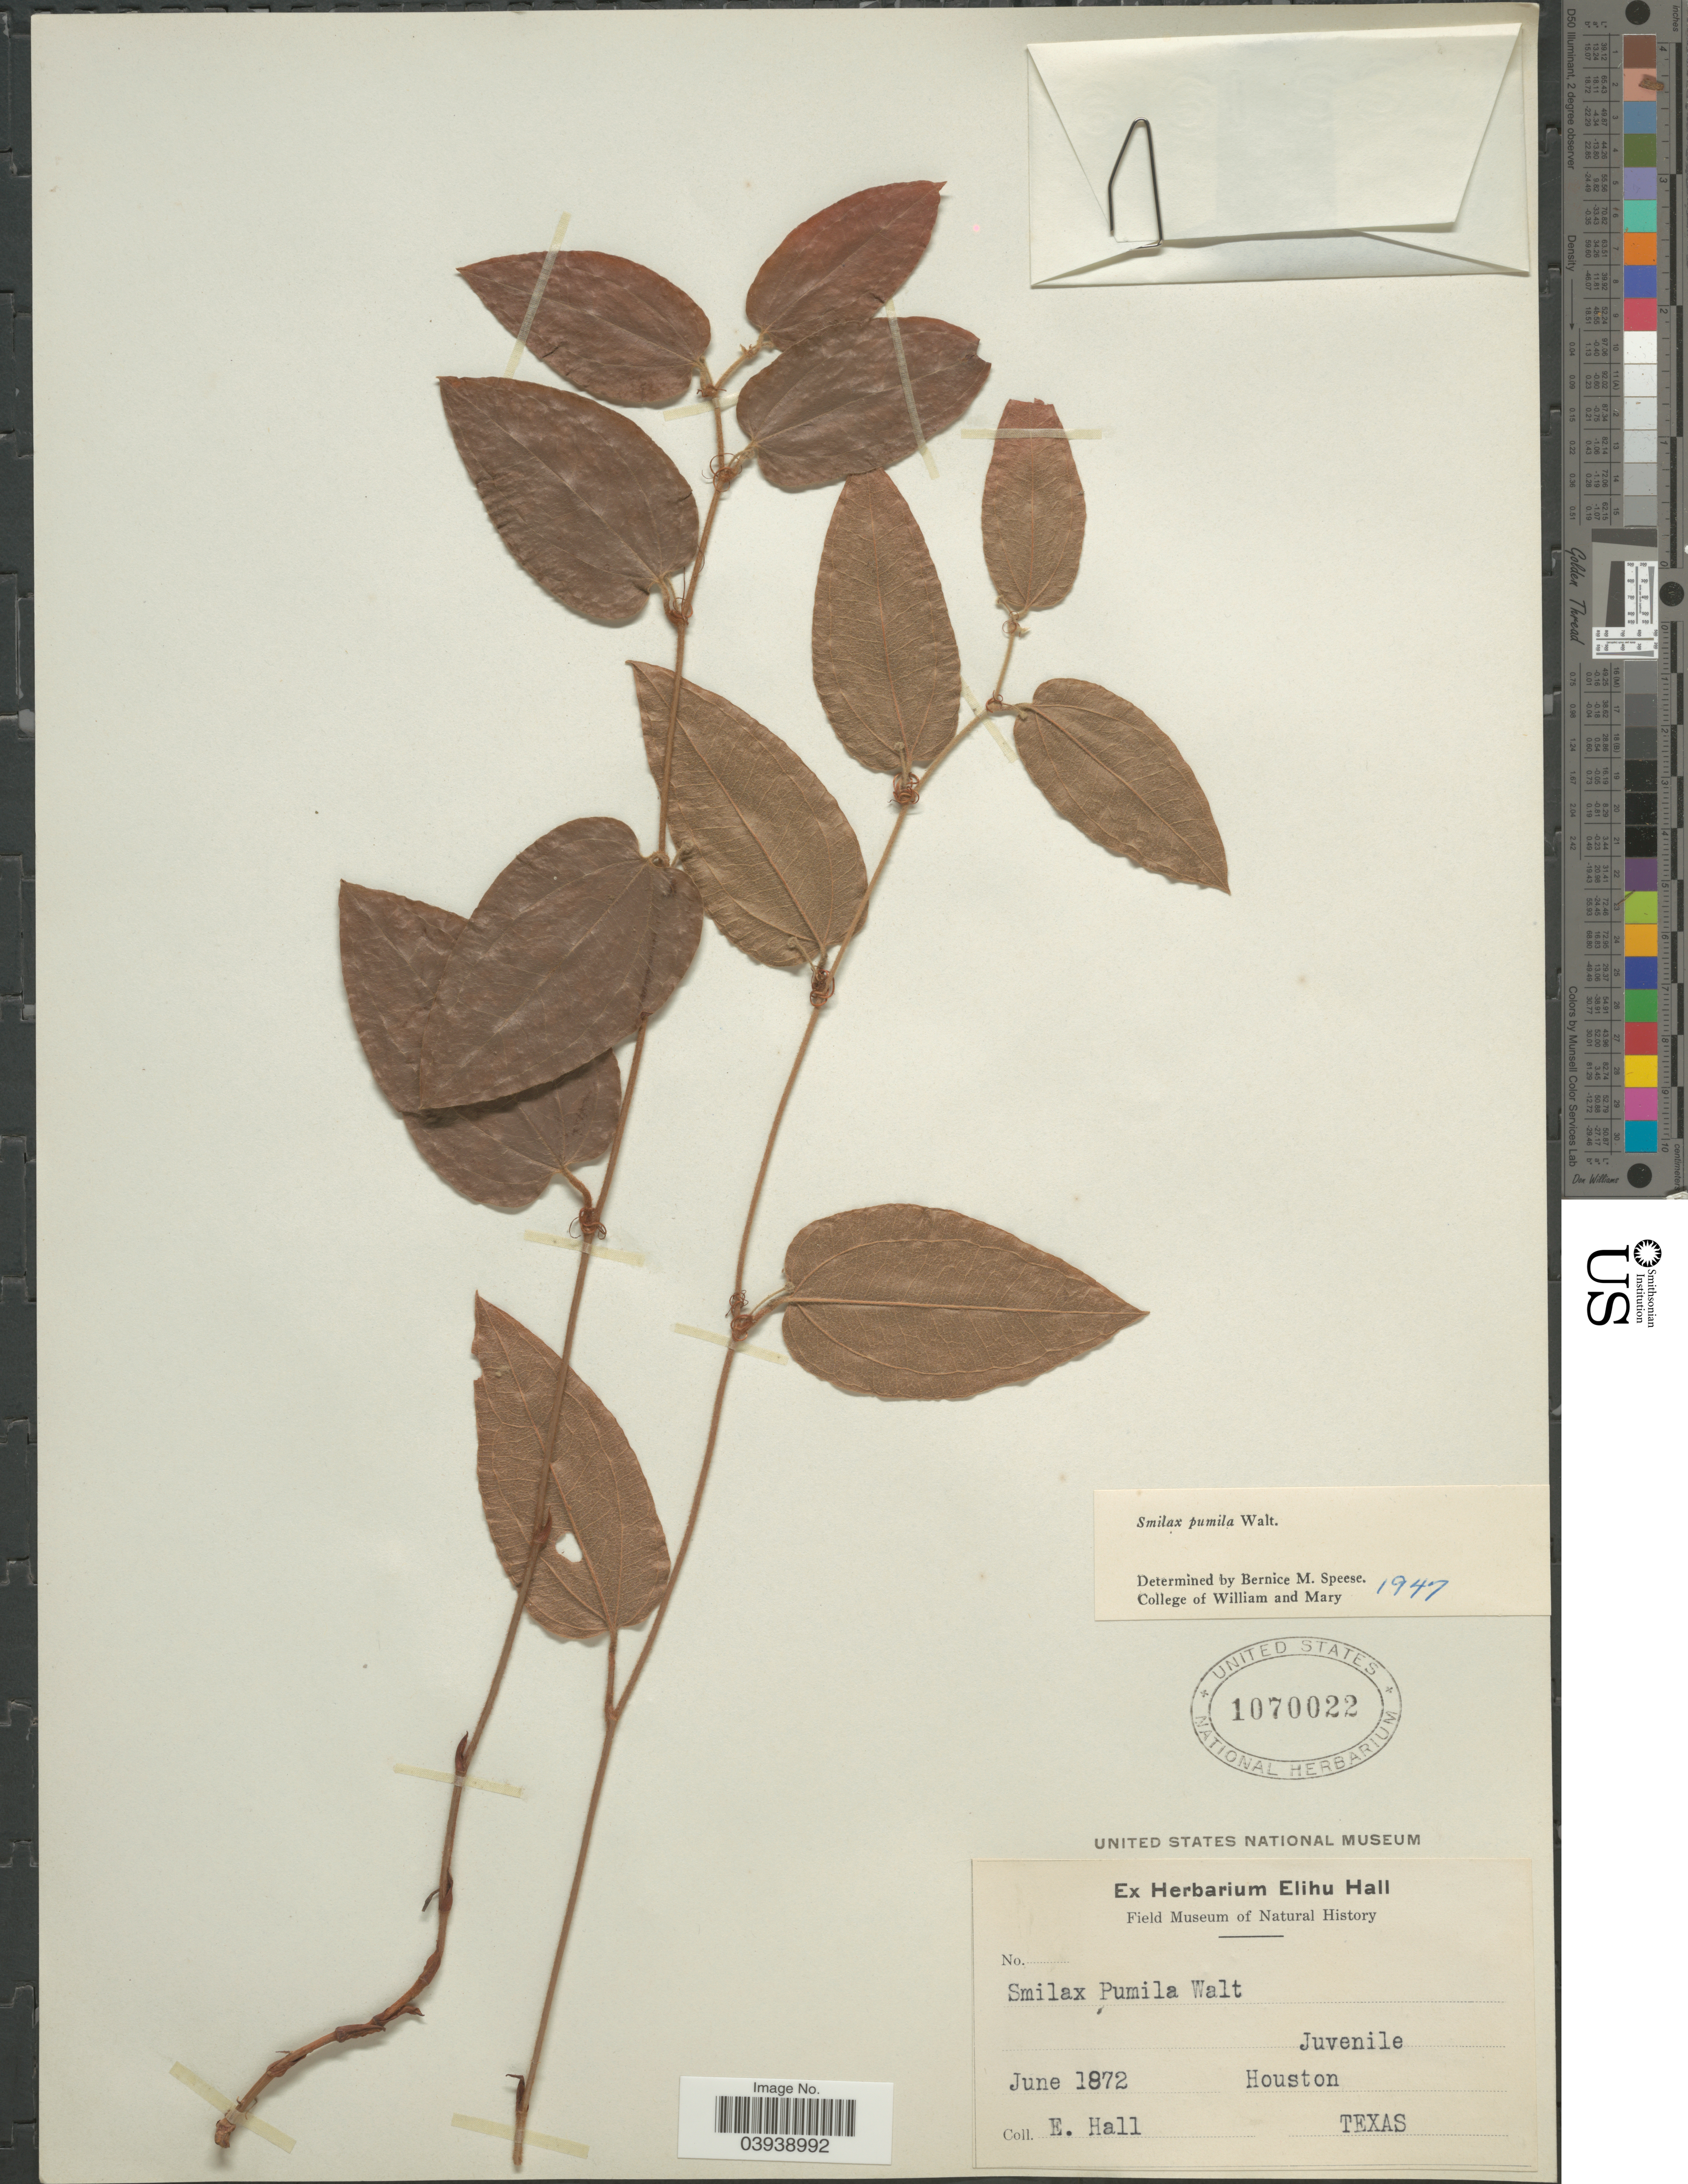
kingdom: Plantae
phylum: Tracheophyta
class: Liliopsida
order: Liliales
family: Smilacaceae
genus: Smilax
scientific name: Smilax pumila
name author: Walter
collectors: E. Hall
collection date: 1872-06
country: United States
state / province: Texas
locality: Juvenile. Houston.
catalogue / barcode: US 1070022